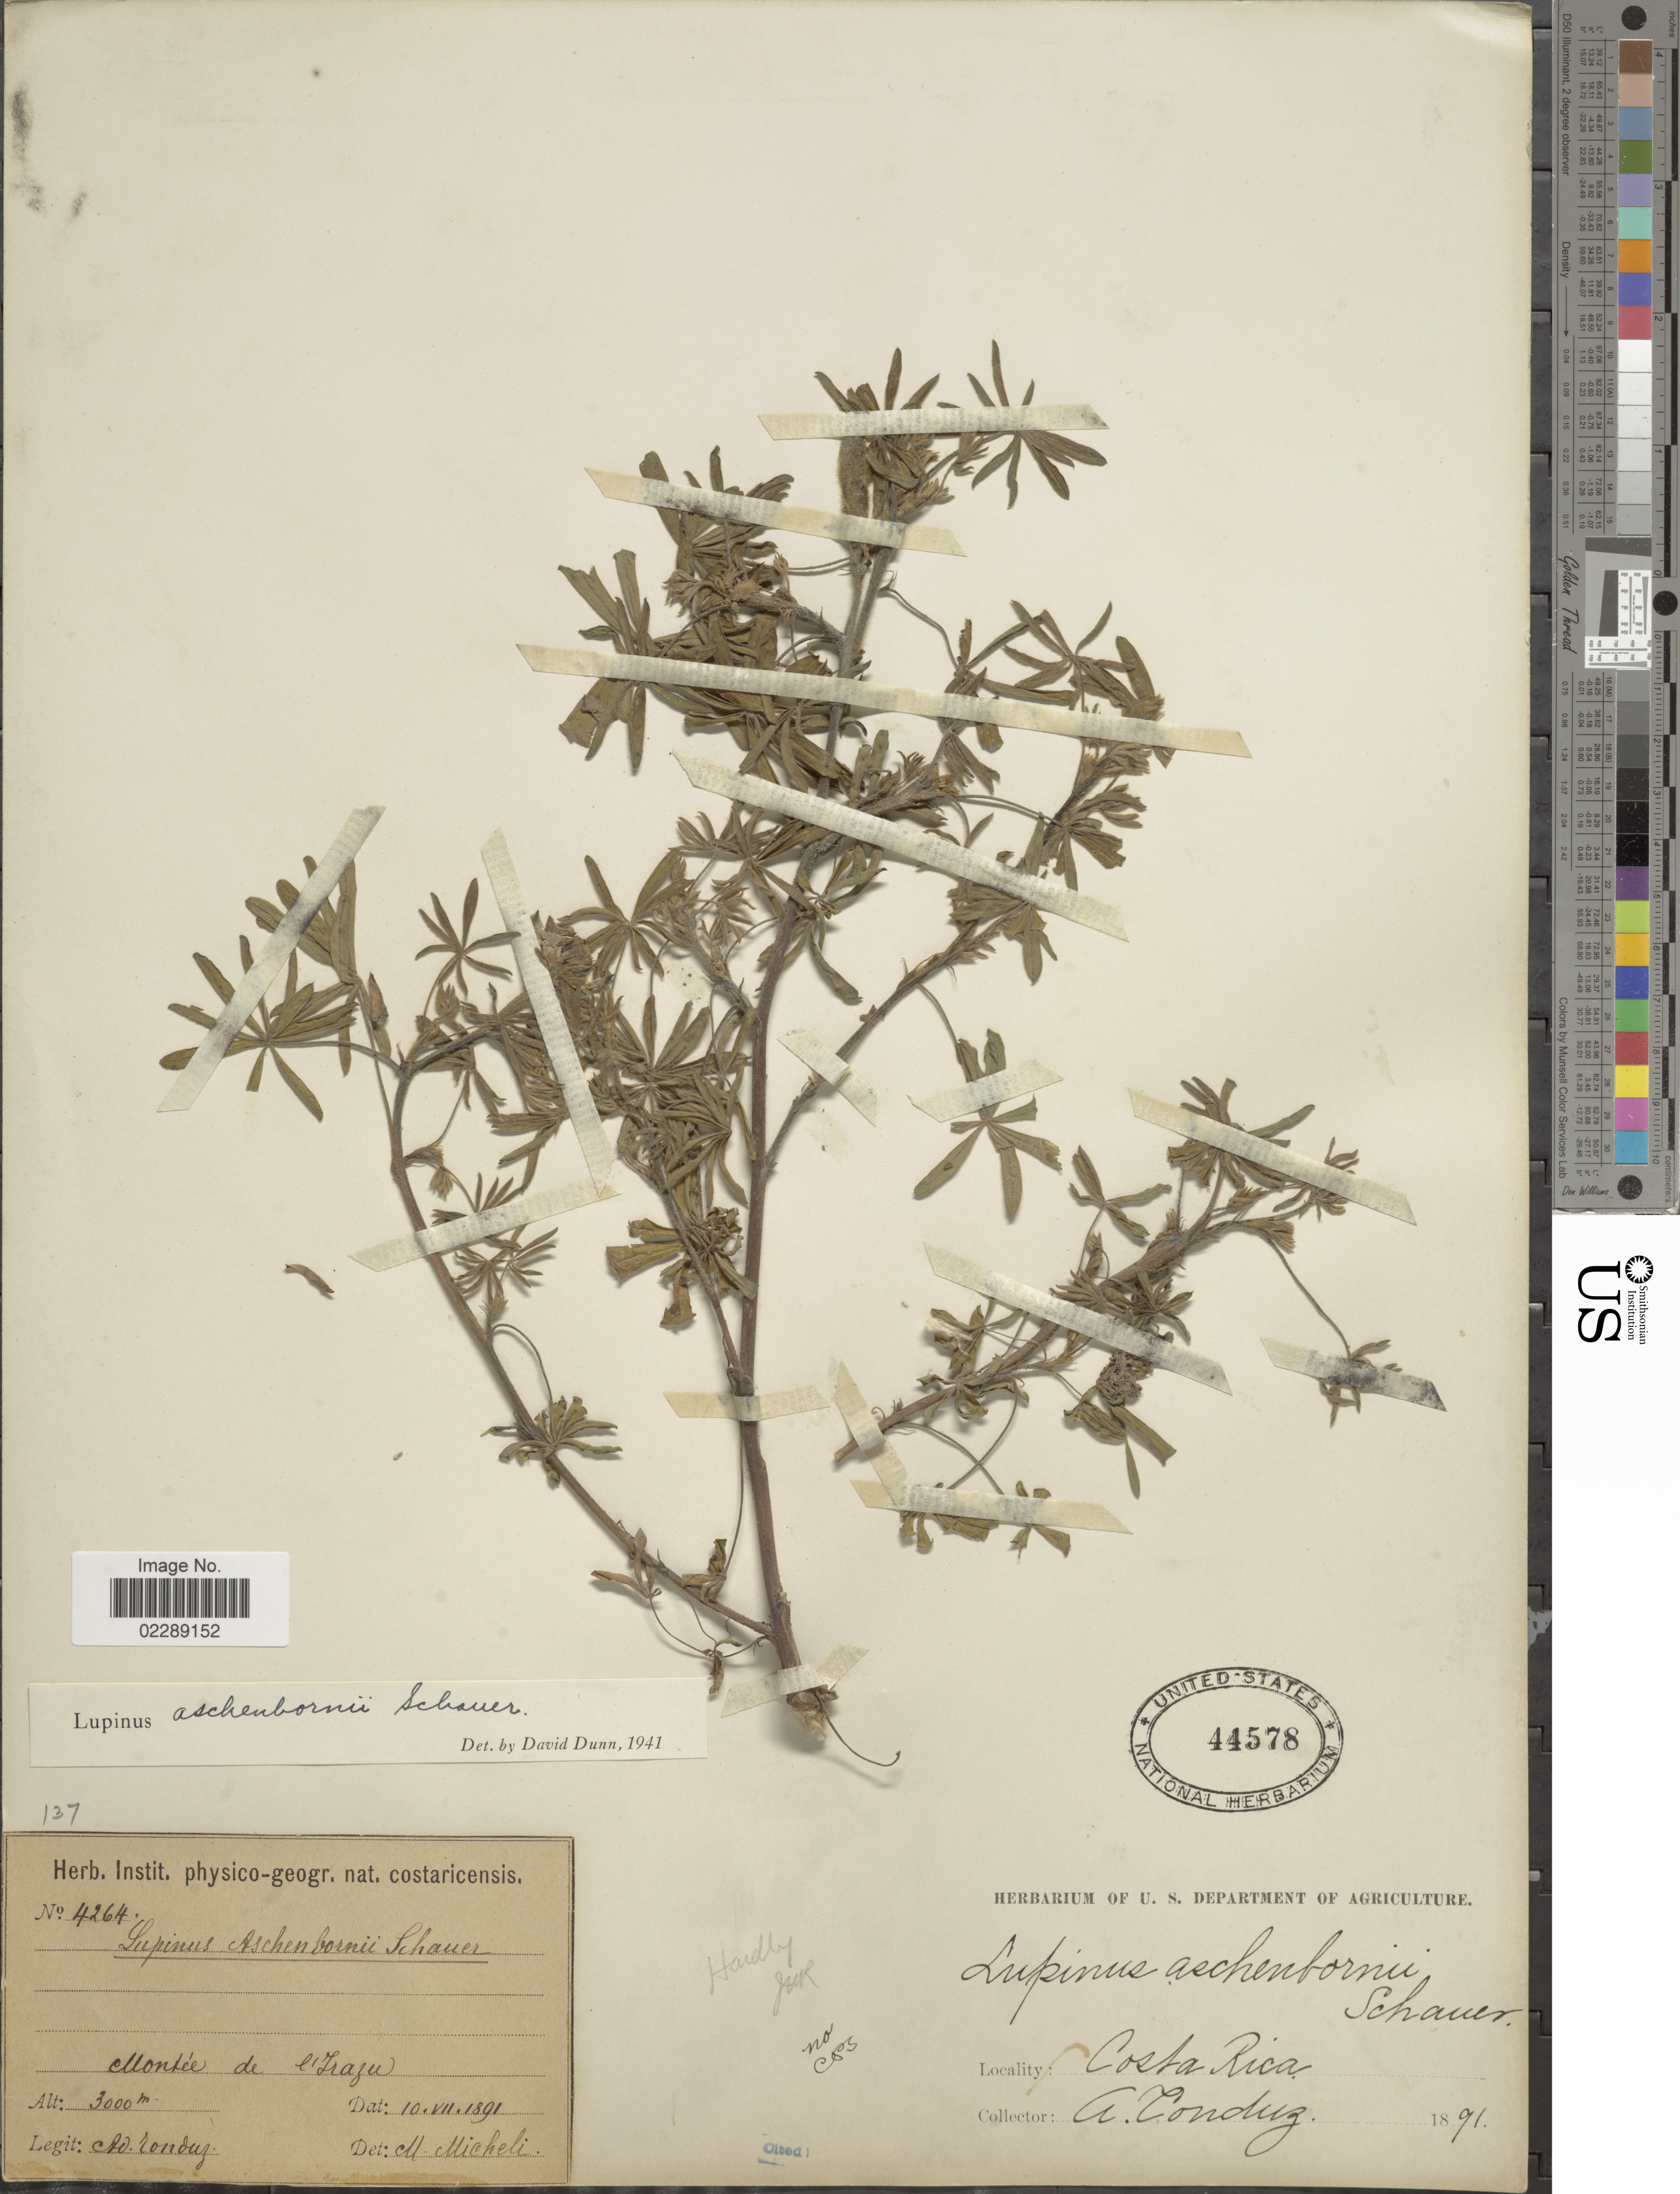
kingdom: Plantae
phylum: Tracheophyta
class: Magnoliopsida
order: Fabales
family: Fabaceae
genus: Lupinus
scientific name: Lupinus aschenbornii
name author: S. Schauer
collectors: A. Tonduz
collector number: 4264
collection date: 1891-07-10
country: Costa Rica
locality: Monte de l'Irazu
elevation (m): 3000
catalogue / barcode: US 44578